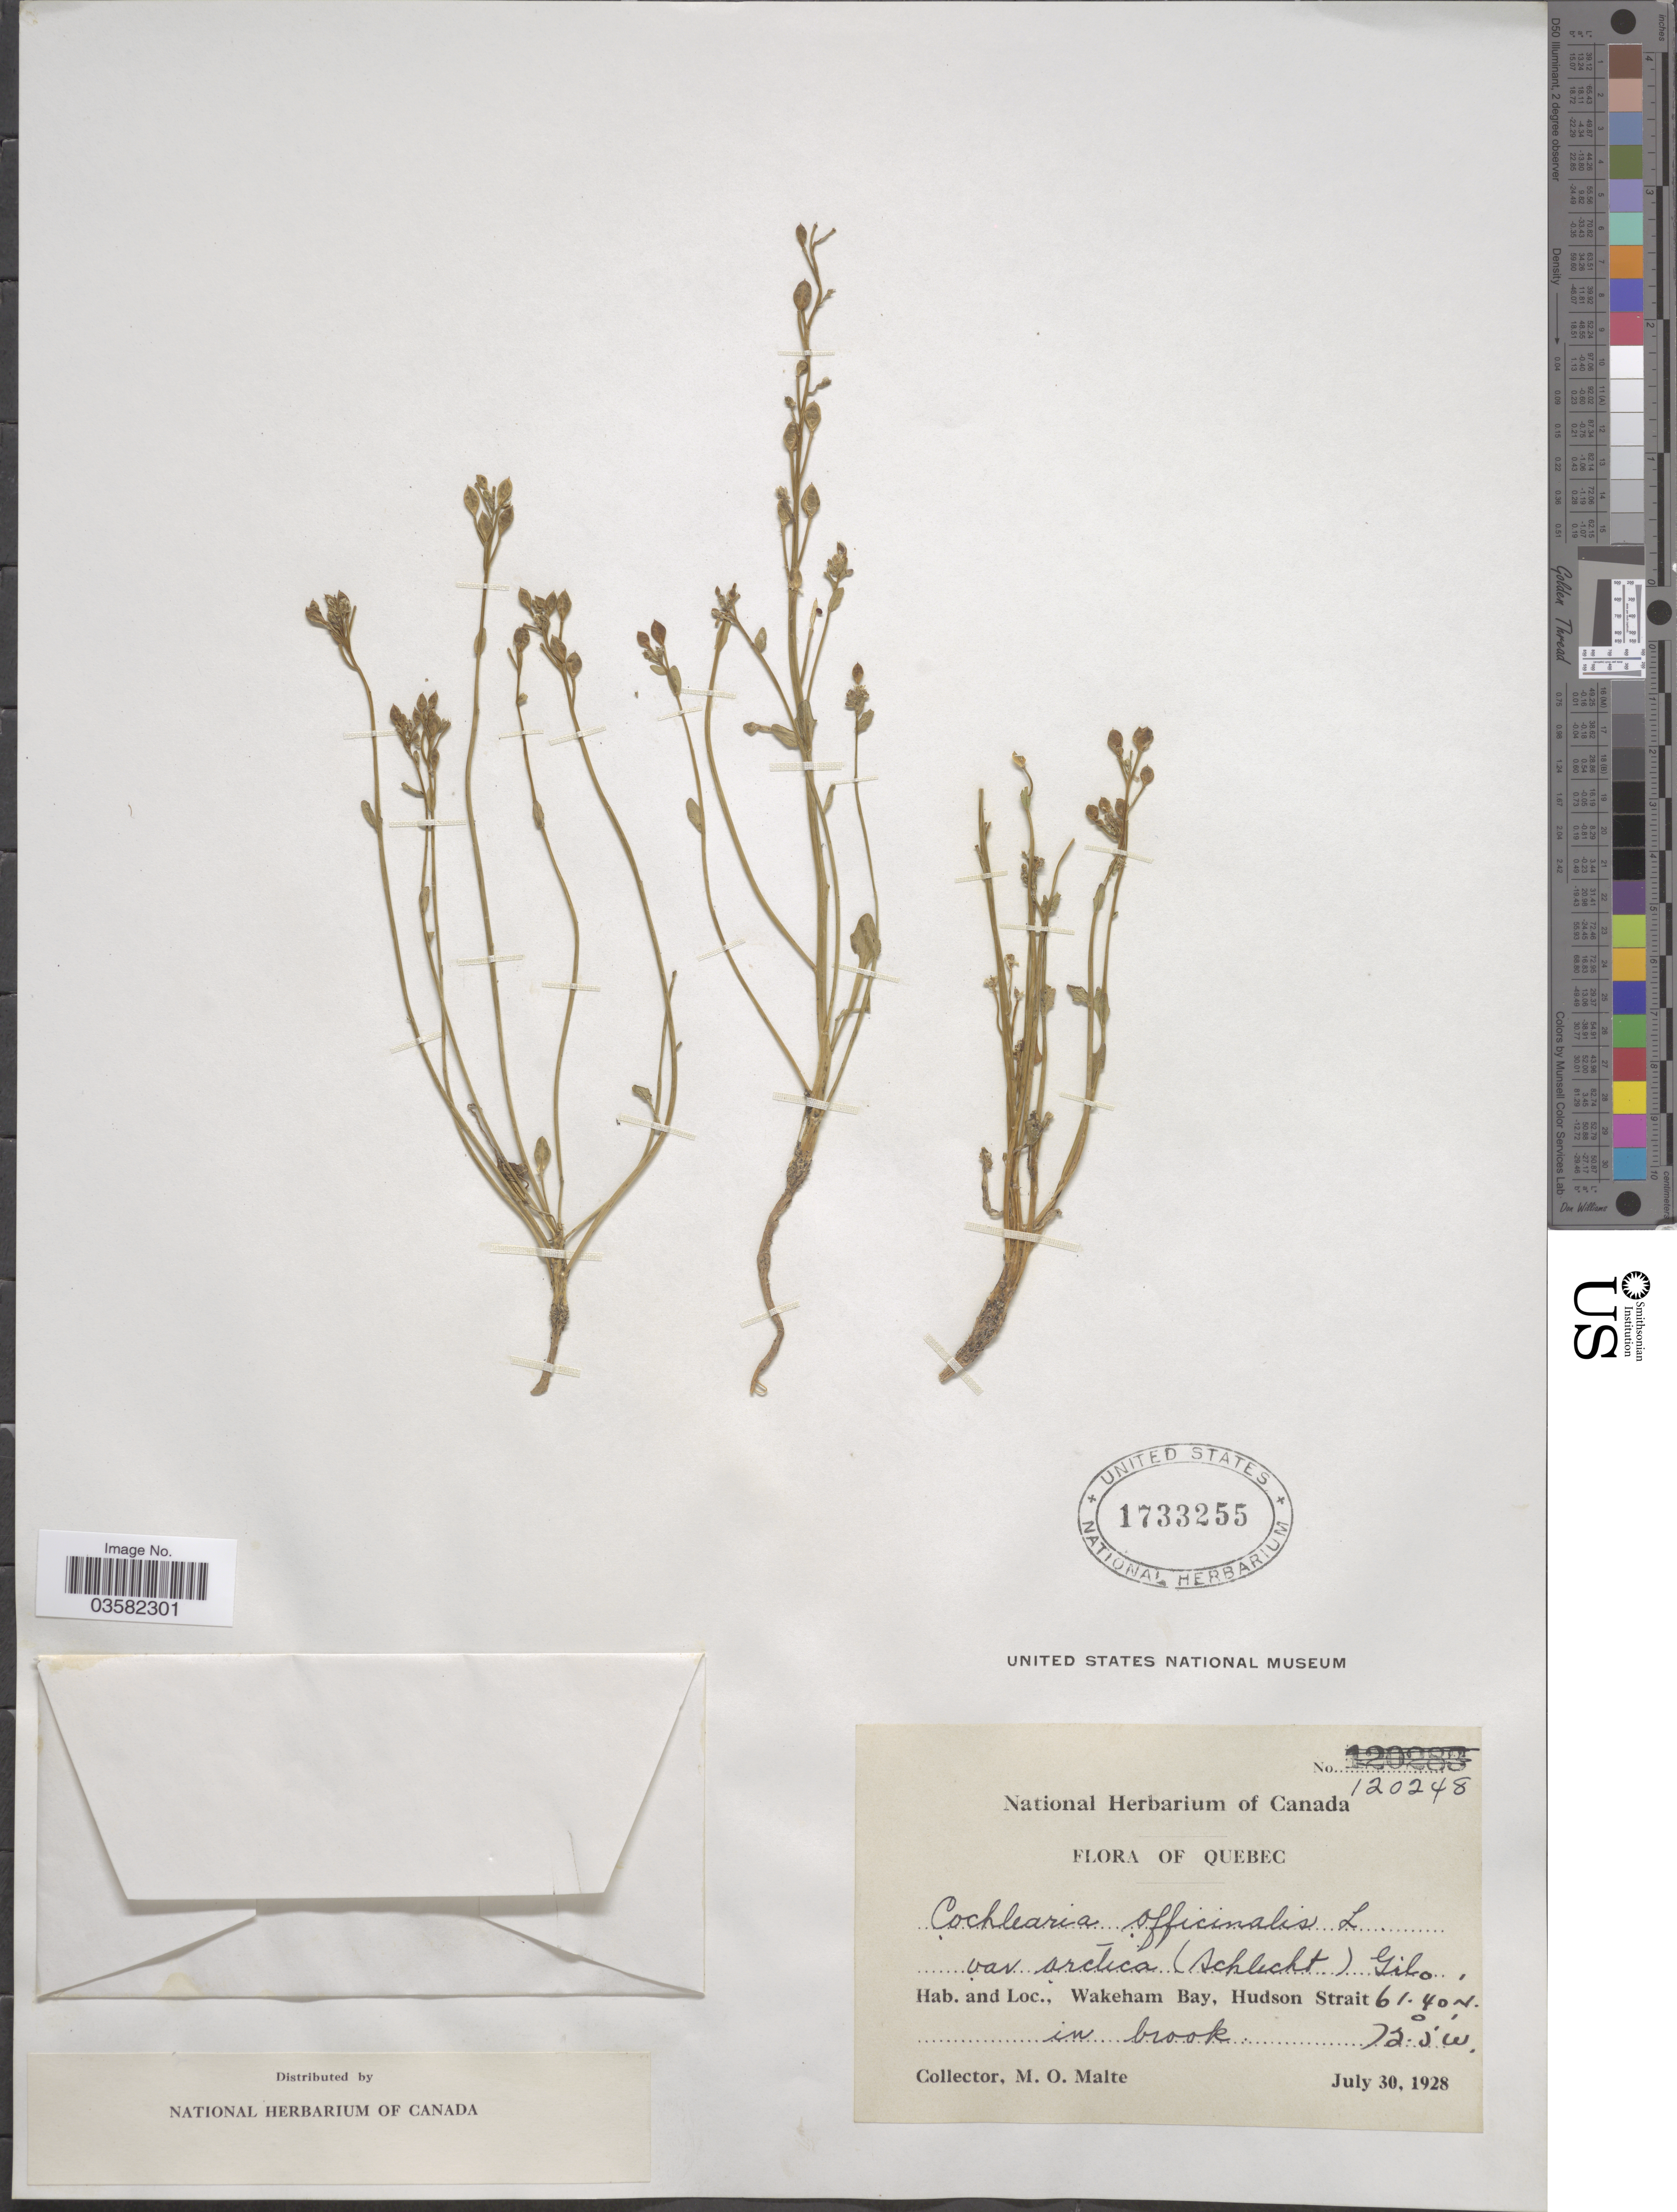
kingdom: Plantae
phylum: Tracheophyta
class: Magnoliopsida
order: Brassicales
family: Brassicaceae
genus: Cochlearia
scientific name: Cochlearia officinalis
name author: L.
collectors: M. O. Malte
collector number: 120248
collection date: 1928-07-30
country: Canada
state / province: Quebec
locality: Wakeham Bay, Hudson Strait.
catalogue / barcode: US 1733255